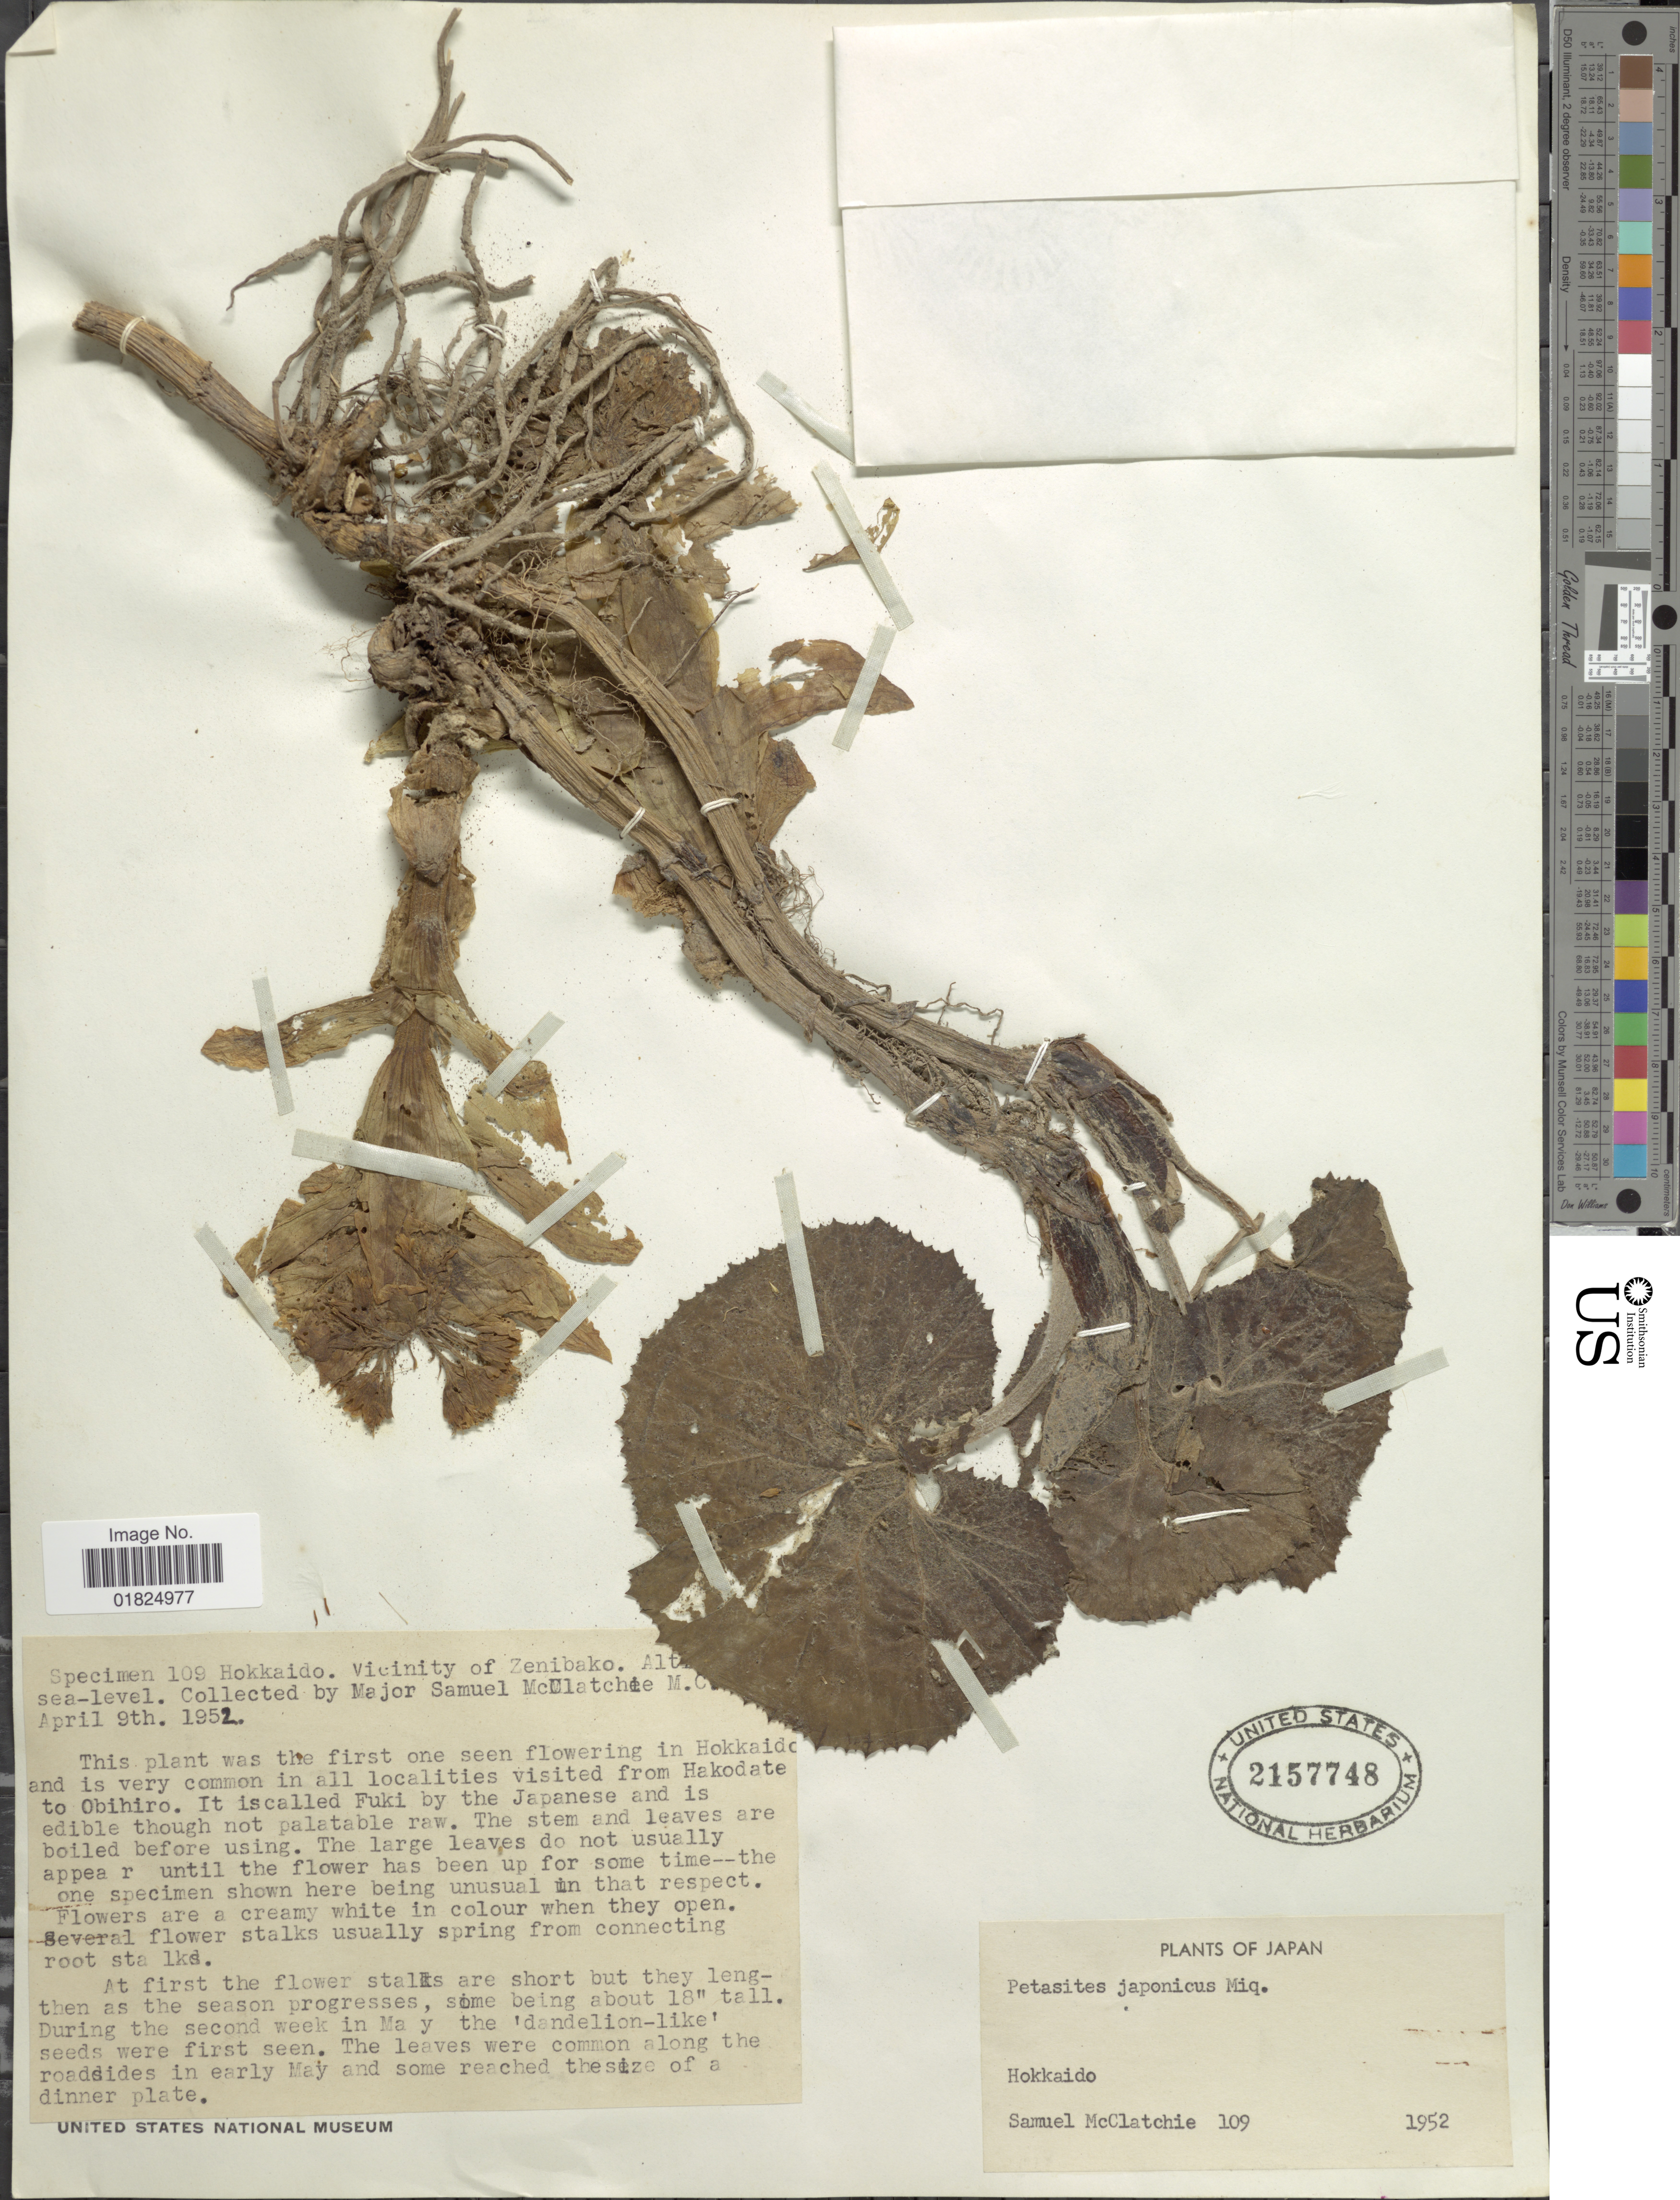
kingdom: Plantae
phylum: Tracheophyta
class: Magnoliopsida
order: Asterales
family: Asteraceae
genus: Petasites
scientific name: Petasites japonicus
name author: (Siebold & Zucc.) Maxim.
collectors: S. McClatchie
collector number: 109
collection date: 1952-04-09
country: Japan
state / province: Hokkaidō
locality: Hokkaido. Vicinity of Zenibaki.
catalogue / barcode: US 2157748